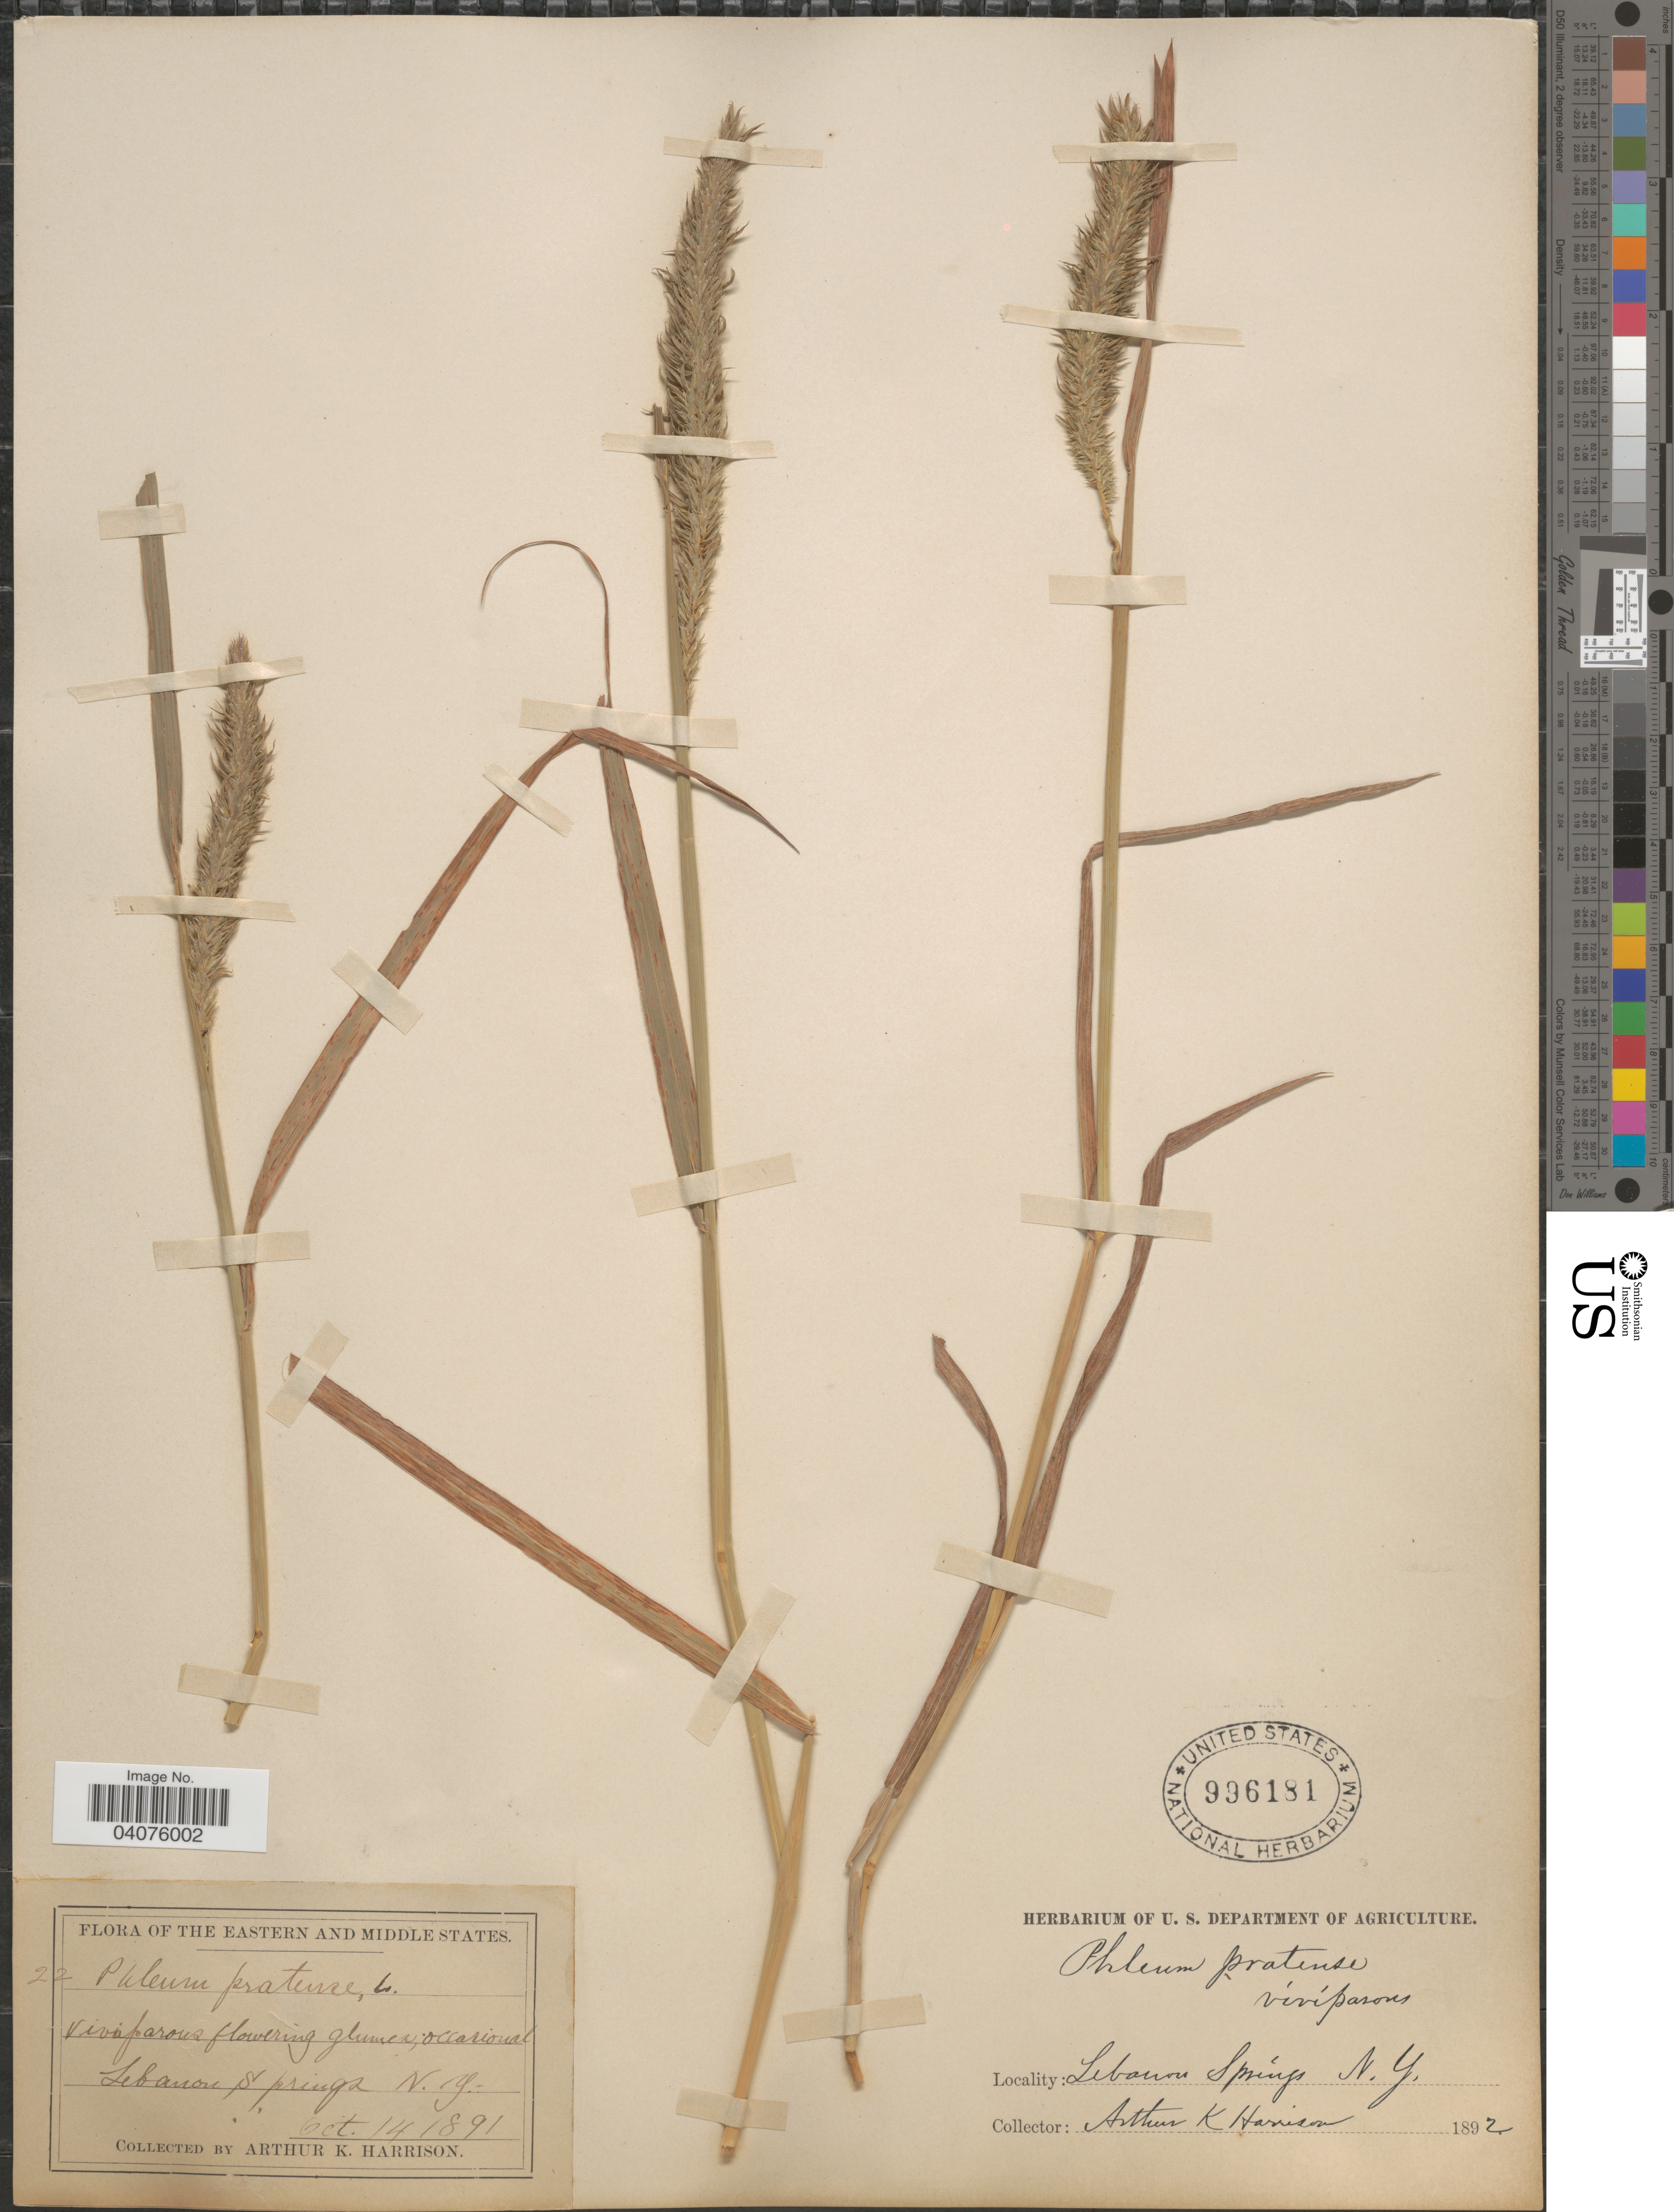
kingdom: Plantae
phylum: Tracheophyta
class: Liliopsida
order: Poales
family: Poaceae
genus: Phleum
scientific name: Phleum pratense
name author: L.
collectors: A. K. Harrison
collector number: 22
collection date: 1891-10-14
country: United States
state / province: New York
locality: The Eastern and Middle States. Lebanon Springs.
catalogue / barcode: US 996181